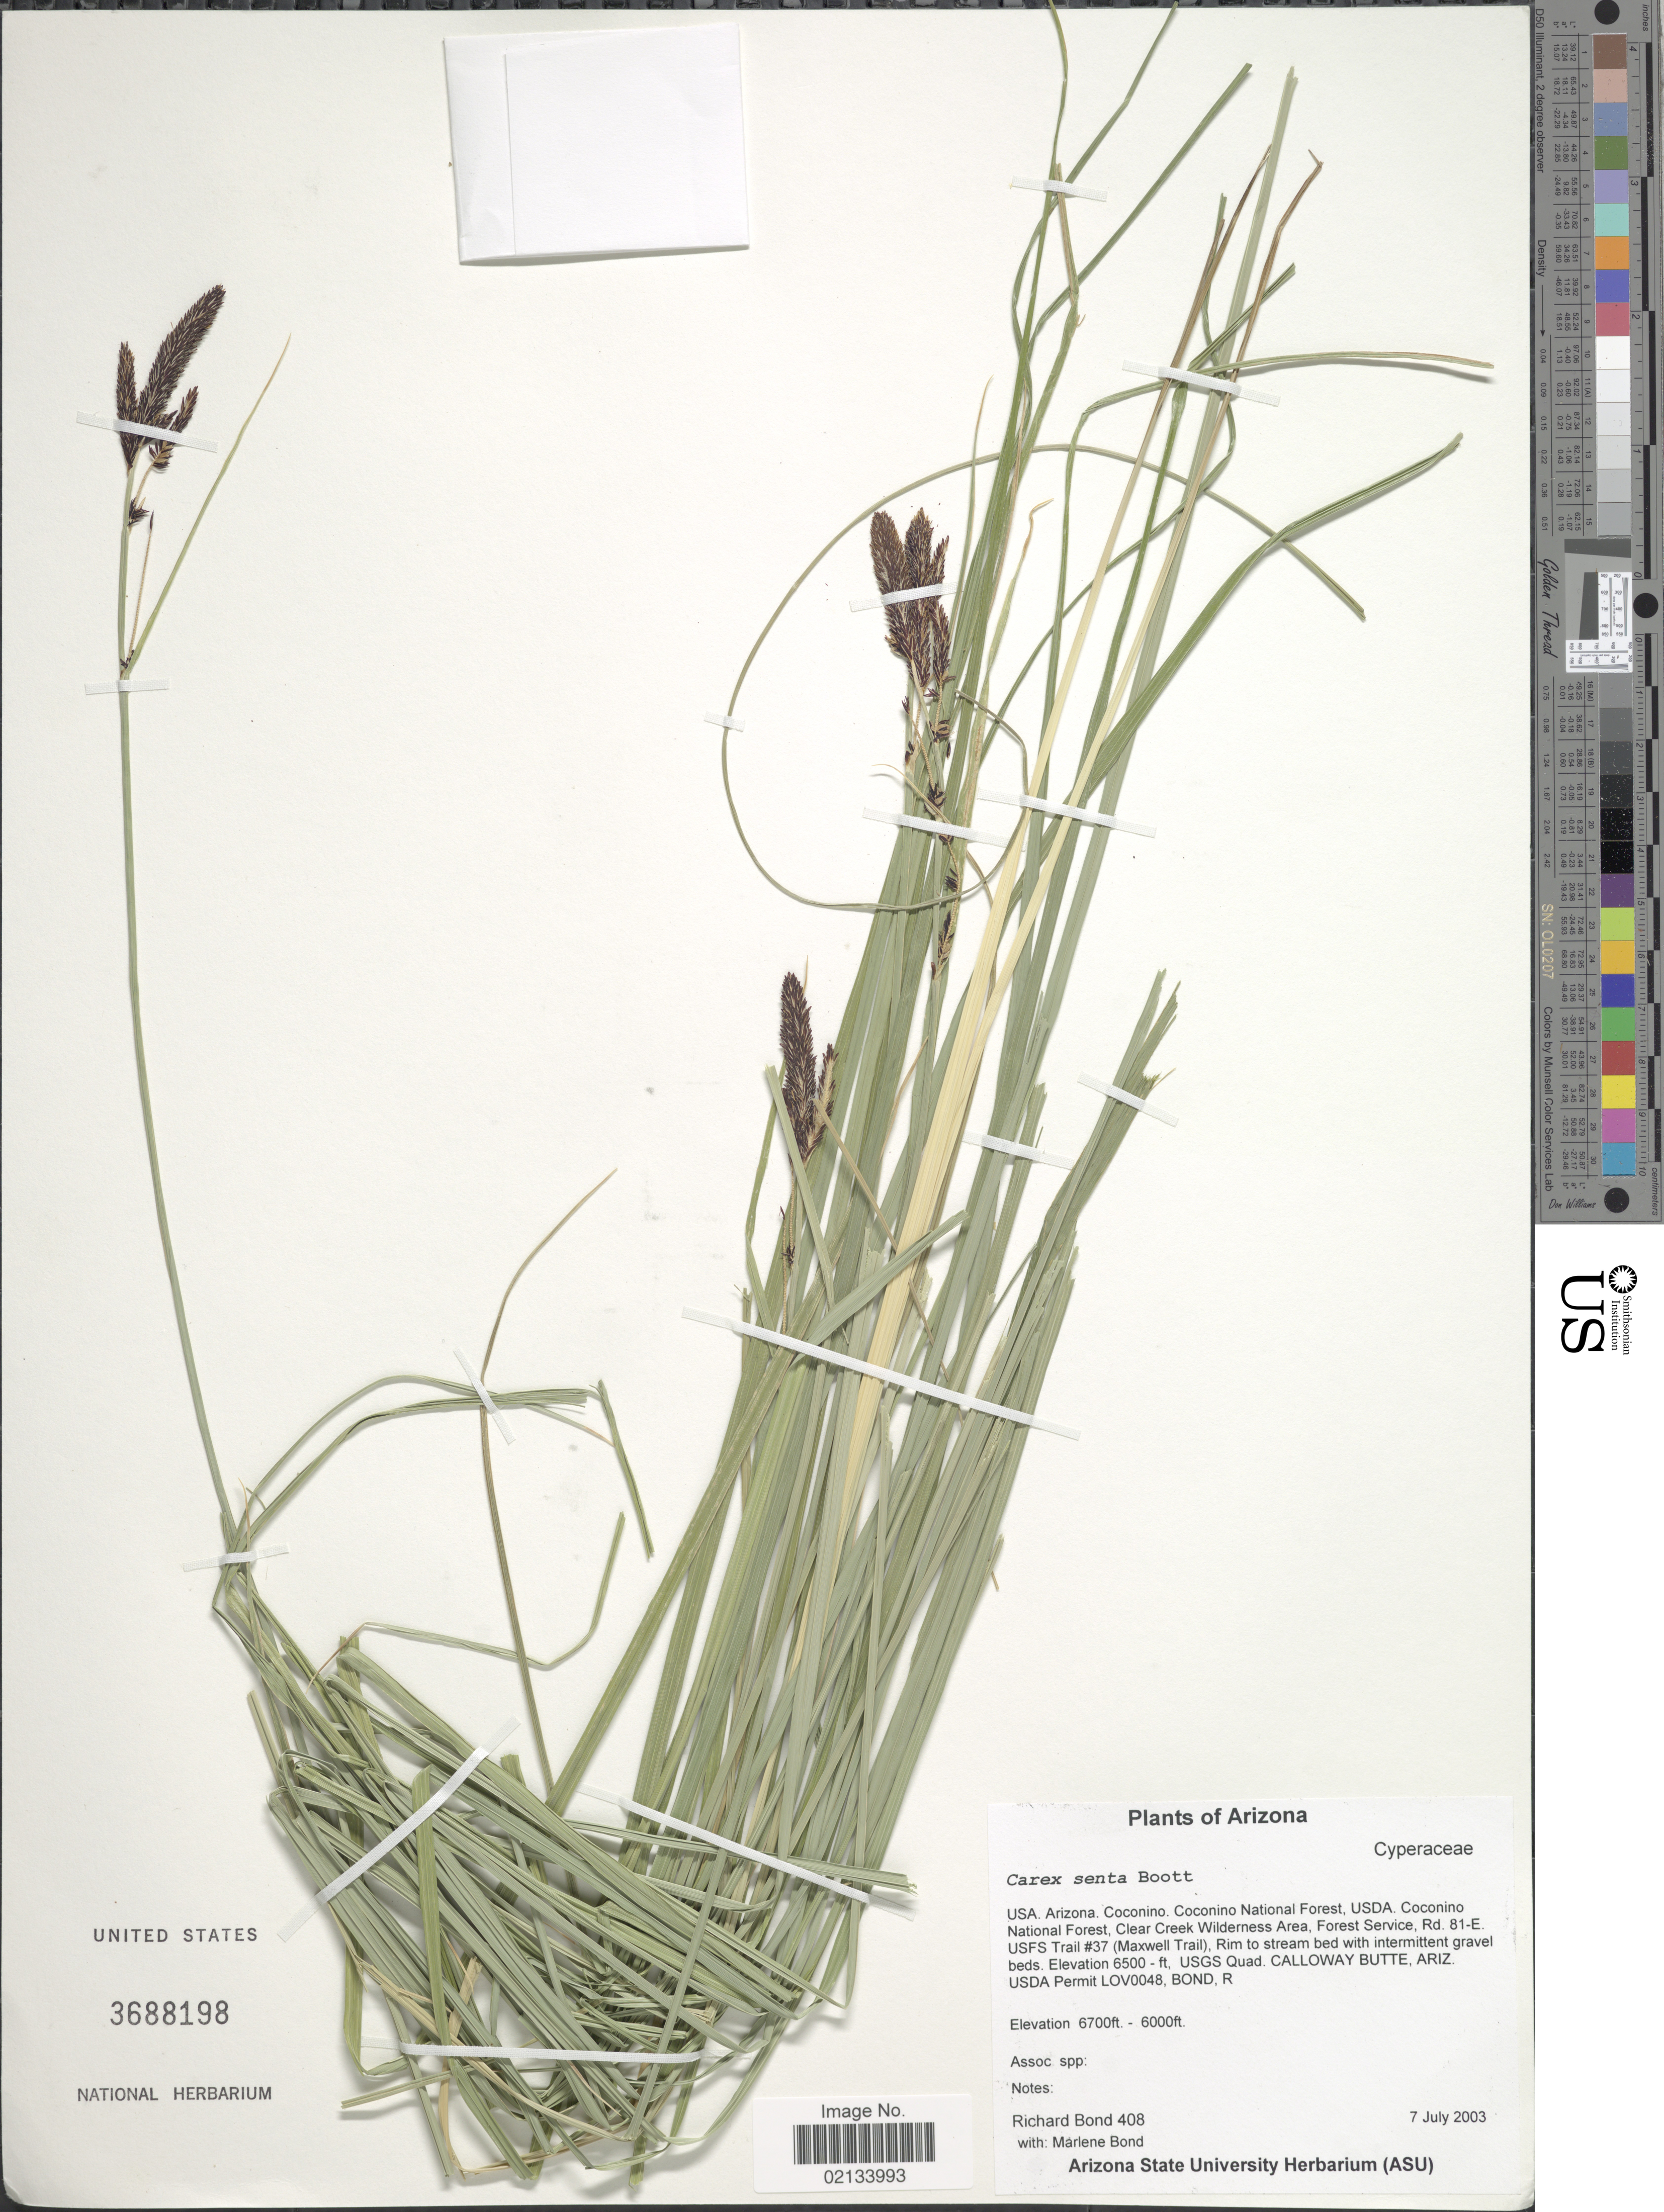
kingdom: Plantae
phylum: Tracheophyta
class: Liliopsida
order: Poales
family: Cyperaceae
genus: Carex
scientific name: Carex senta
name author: Boott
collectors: R. Bond & M. Bond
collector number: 408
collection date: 2003-07-07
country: United States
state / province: Arizona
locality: Coconino, Coconino National Forest, USDA, Coconino National Forest, Clear Creek Wilderness Area, Forest Service, Rd. 81-E, USFS Trail #37 (Maxwell Trail), Rim to stream bed, USGS Quad. Calloway Butte, USDA Permit LOV0048, BOND R. [unsure placement]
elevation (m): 1829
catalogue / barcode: US 3688198